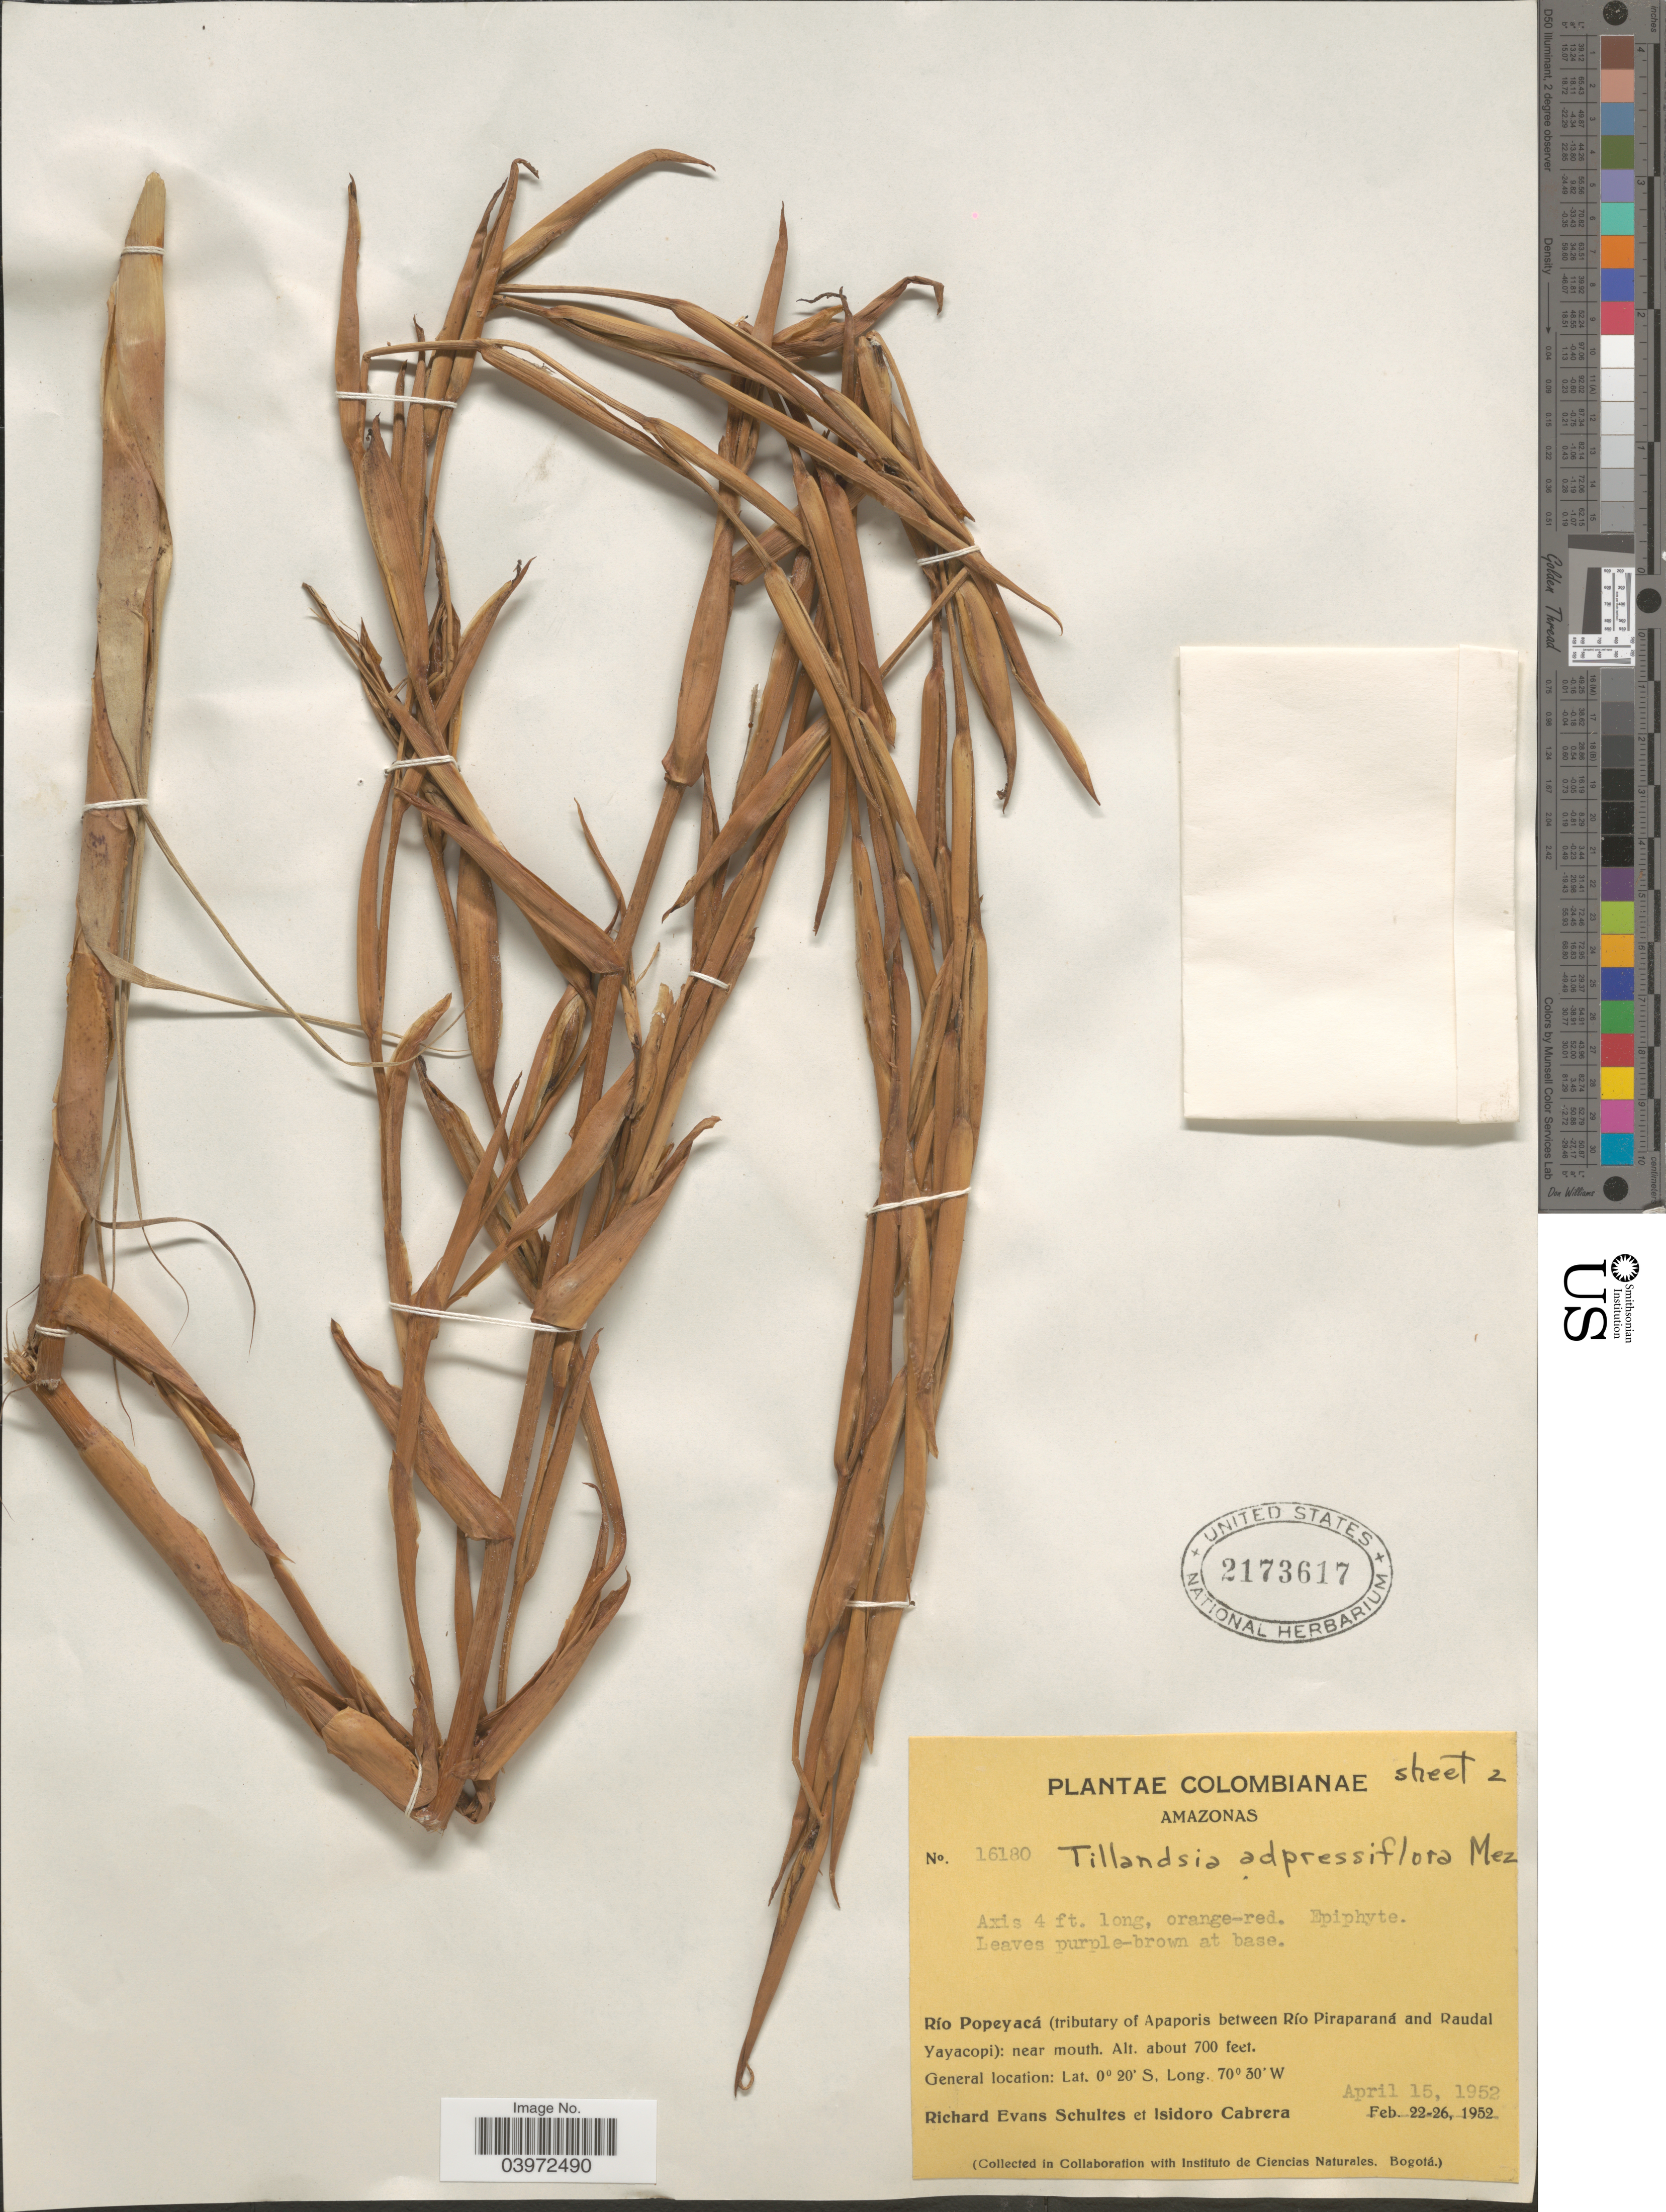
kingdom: Plantae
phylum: Tracheophyta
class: Liliopsida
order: Poales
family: Bromeliaceae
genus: Tillandsia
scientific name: Tillandsia adpressiflora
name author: Mez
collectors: R. E. Schultes & I. Cabrera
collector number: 16180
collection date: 1952-04-15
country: Colombia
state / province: Amazônas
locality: Río Popeyacá (tributary of Apaporis between Río Piraparaná and Raudal Yayacopi): near mouth.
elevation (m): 213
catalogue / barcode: US 2173617